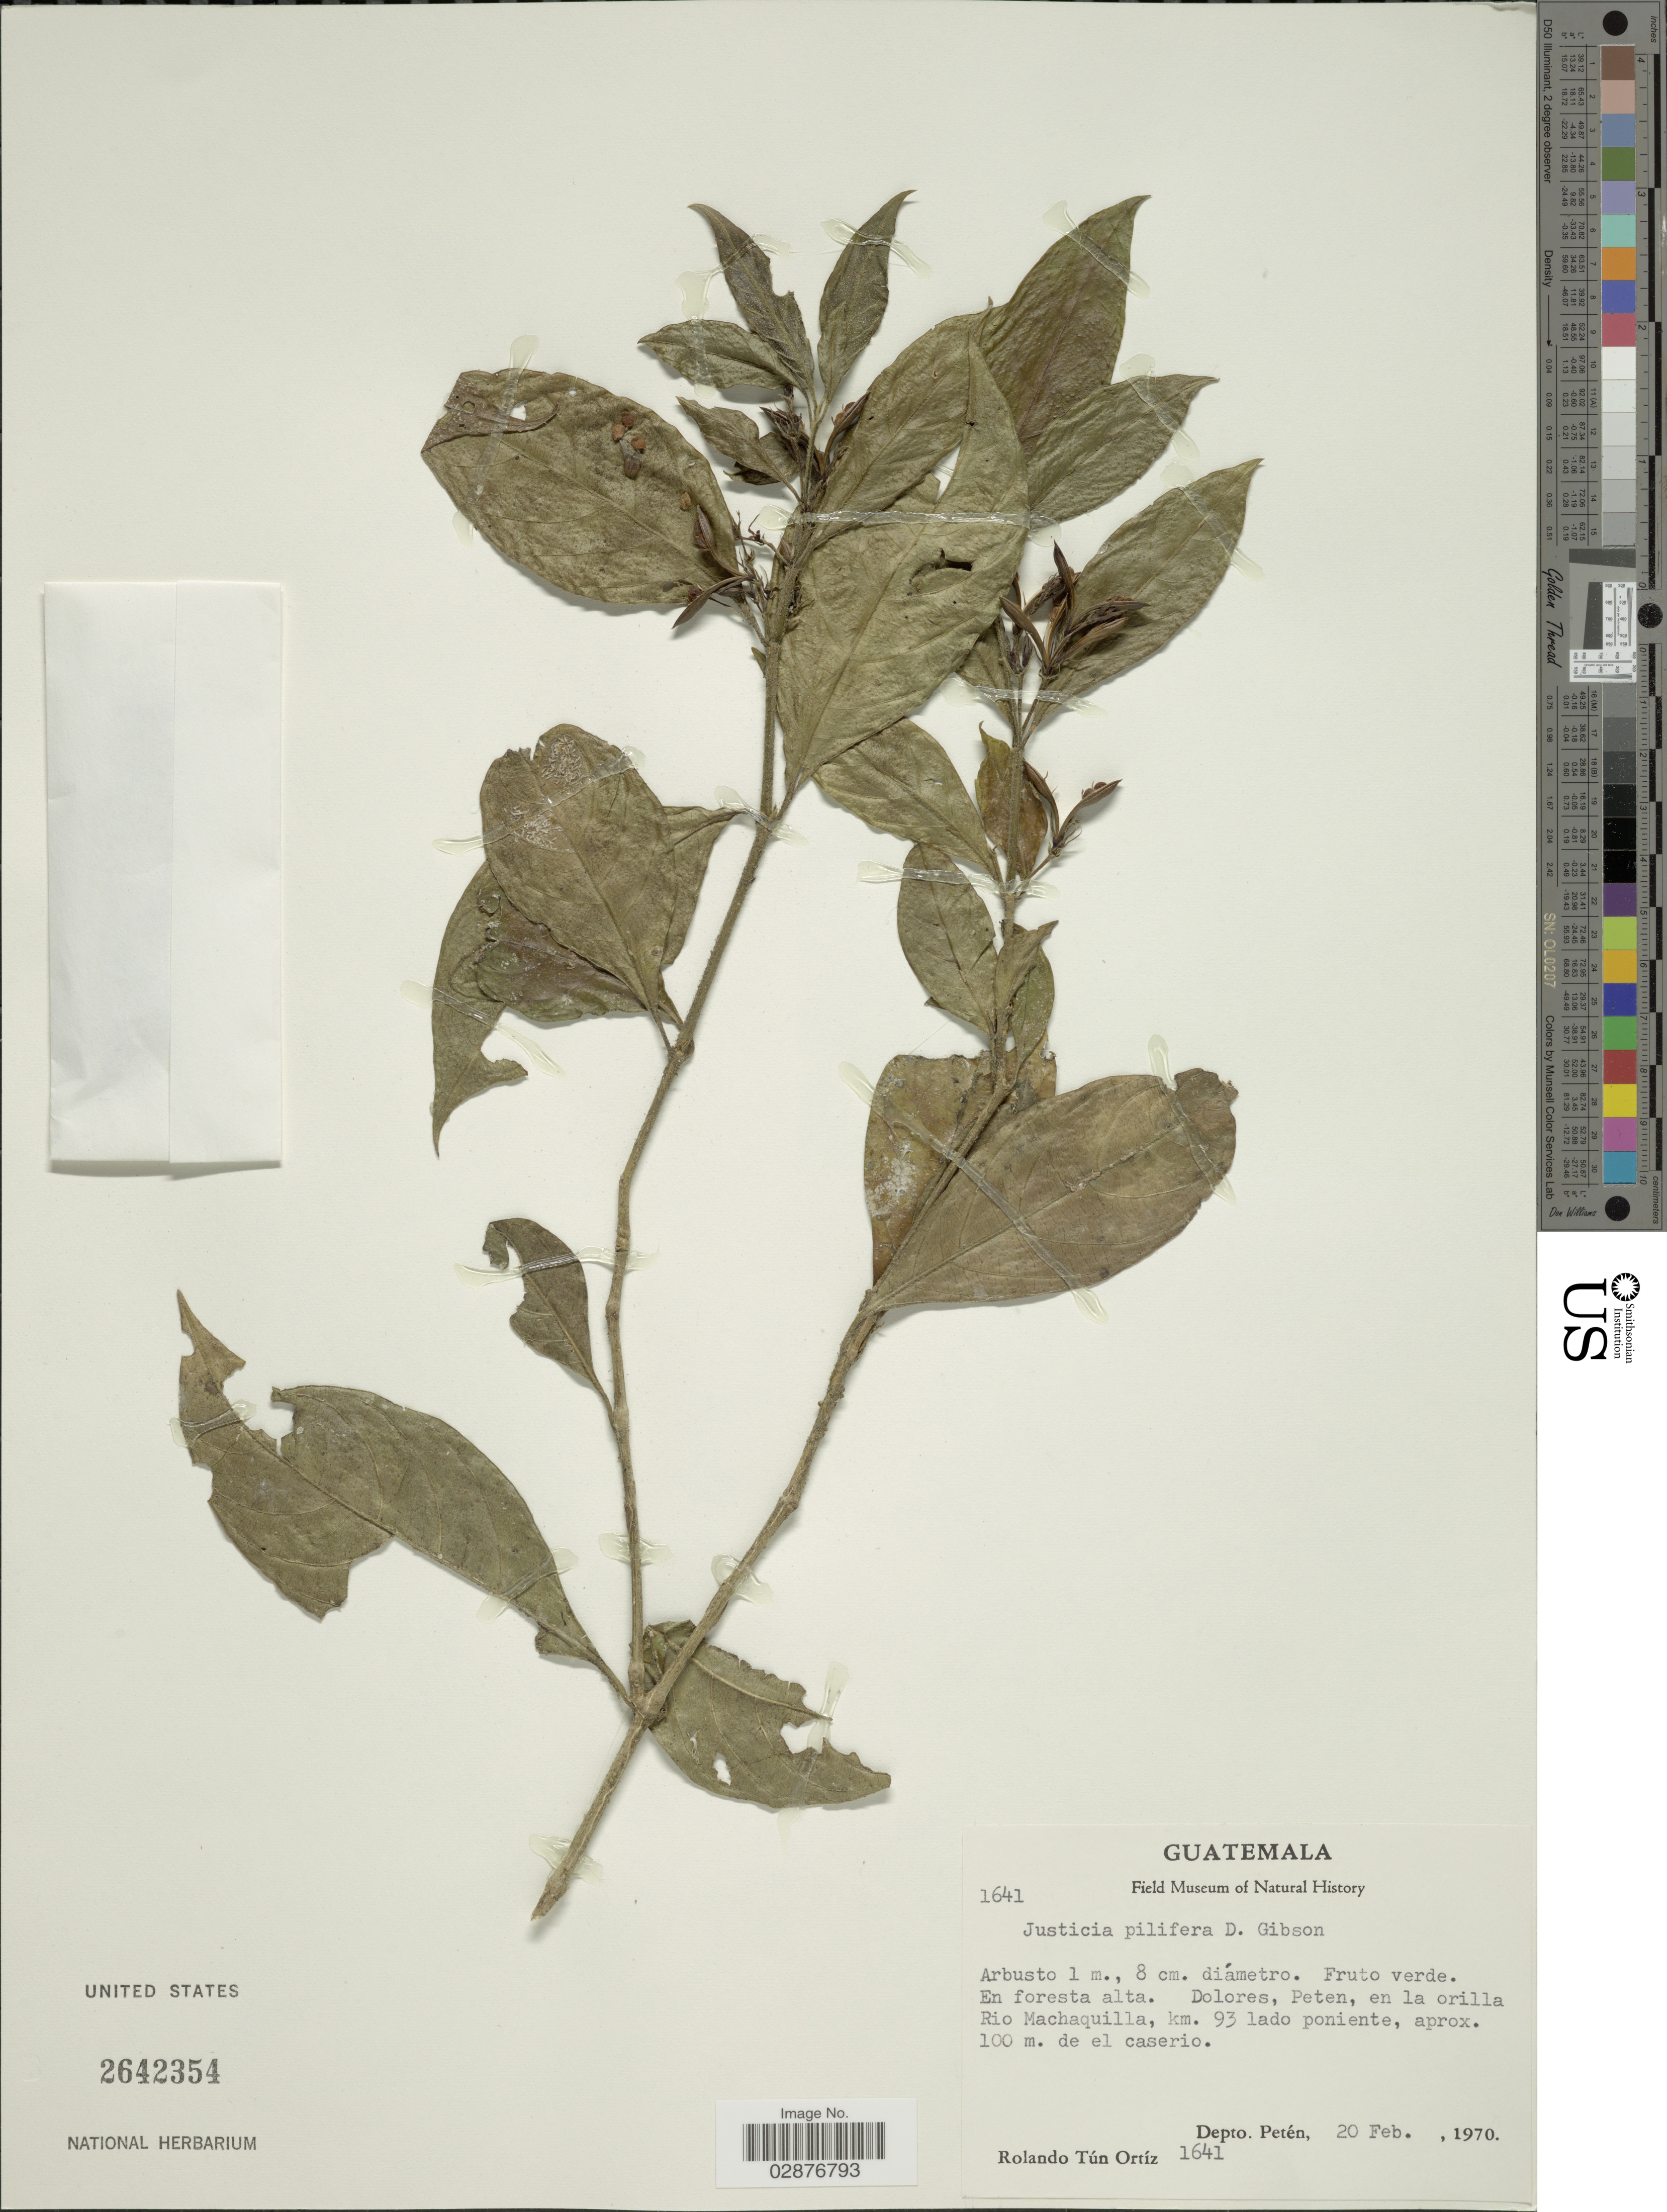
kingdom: Plantae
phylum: Tracheophyta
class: Magnoliopsida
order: Lamiales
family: Acanthaceae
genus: Justicia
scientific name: Justicia pilifera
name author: D.N. Gibson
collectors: R. Tún Ortíz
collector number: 1641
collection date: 1970-02-20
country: Guatemala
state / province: El Petén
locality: Depto. Petén, Dolores, Peten, en la orilla Rio Machaquilla, km. 93 lado poniente.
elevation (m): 100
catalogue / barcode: US 2642354